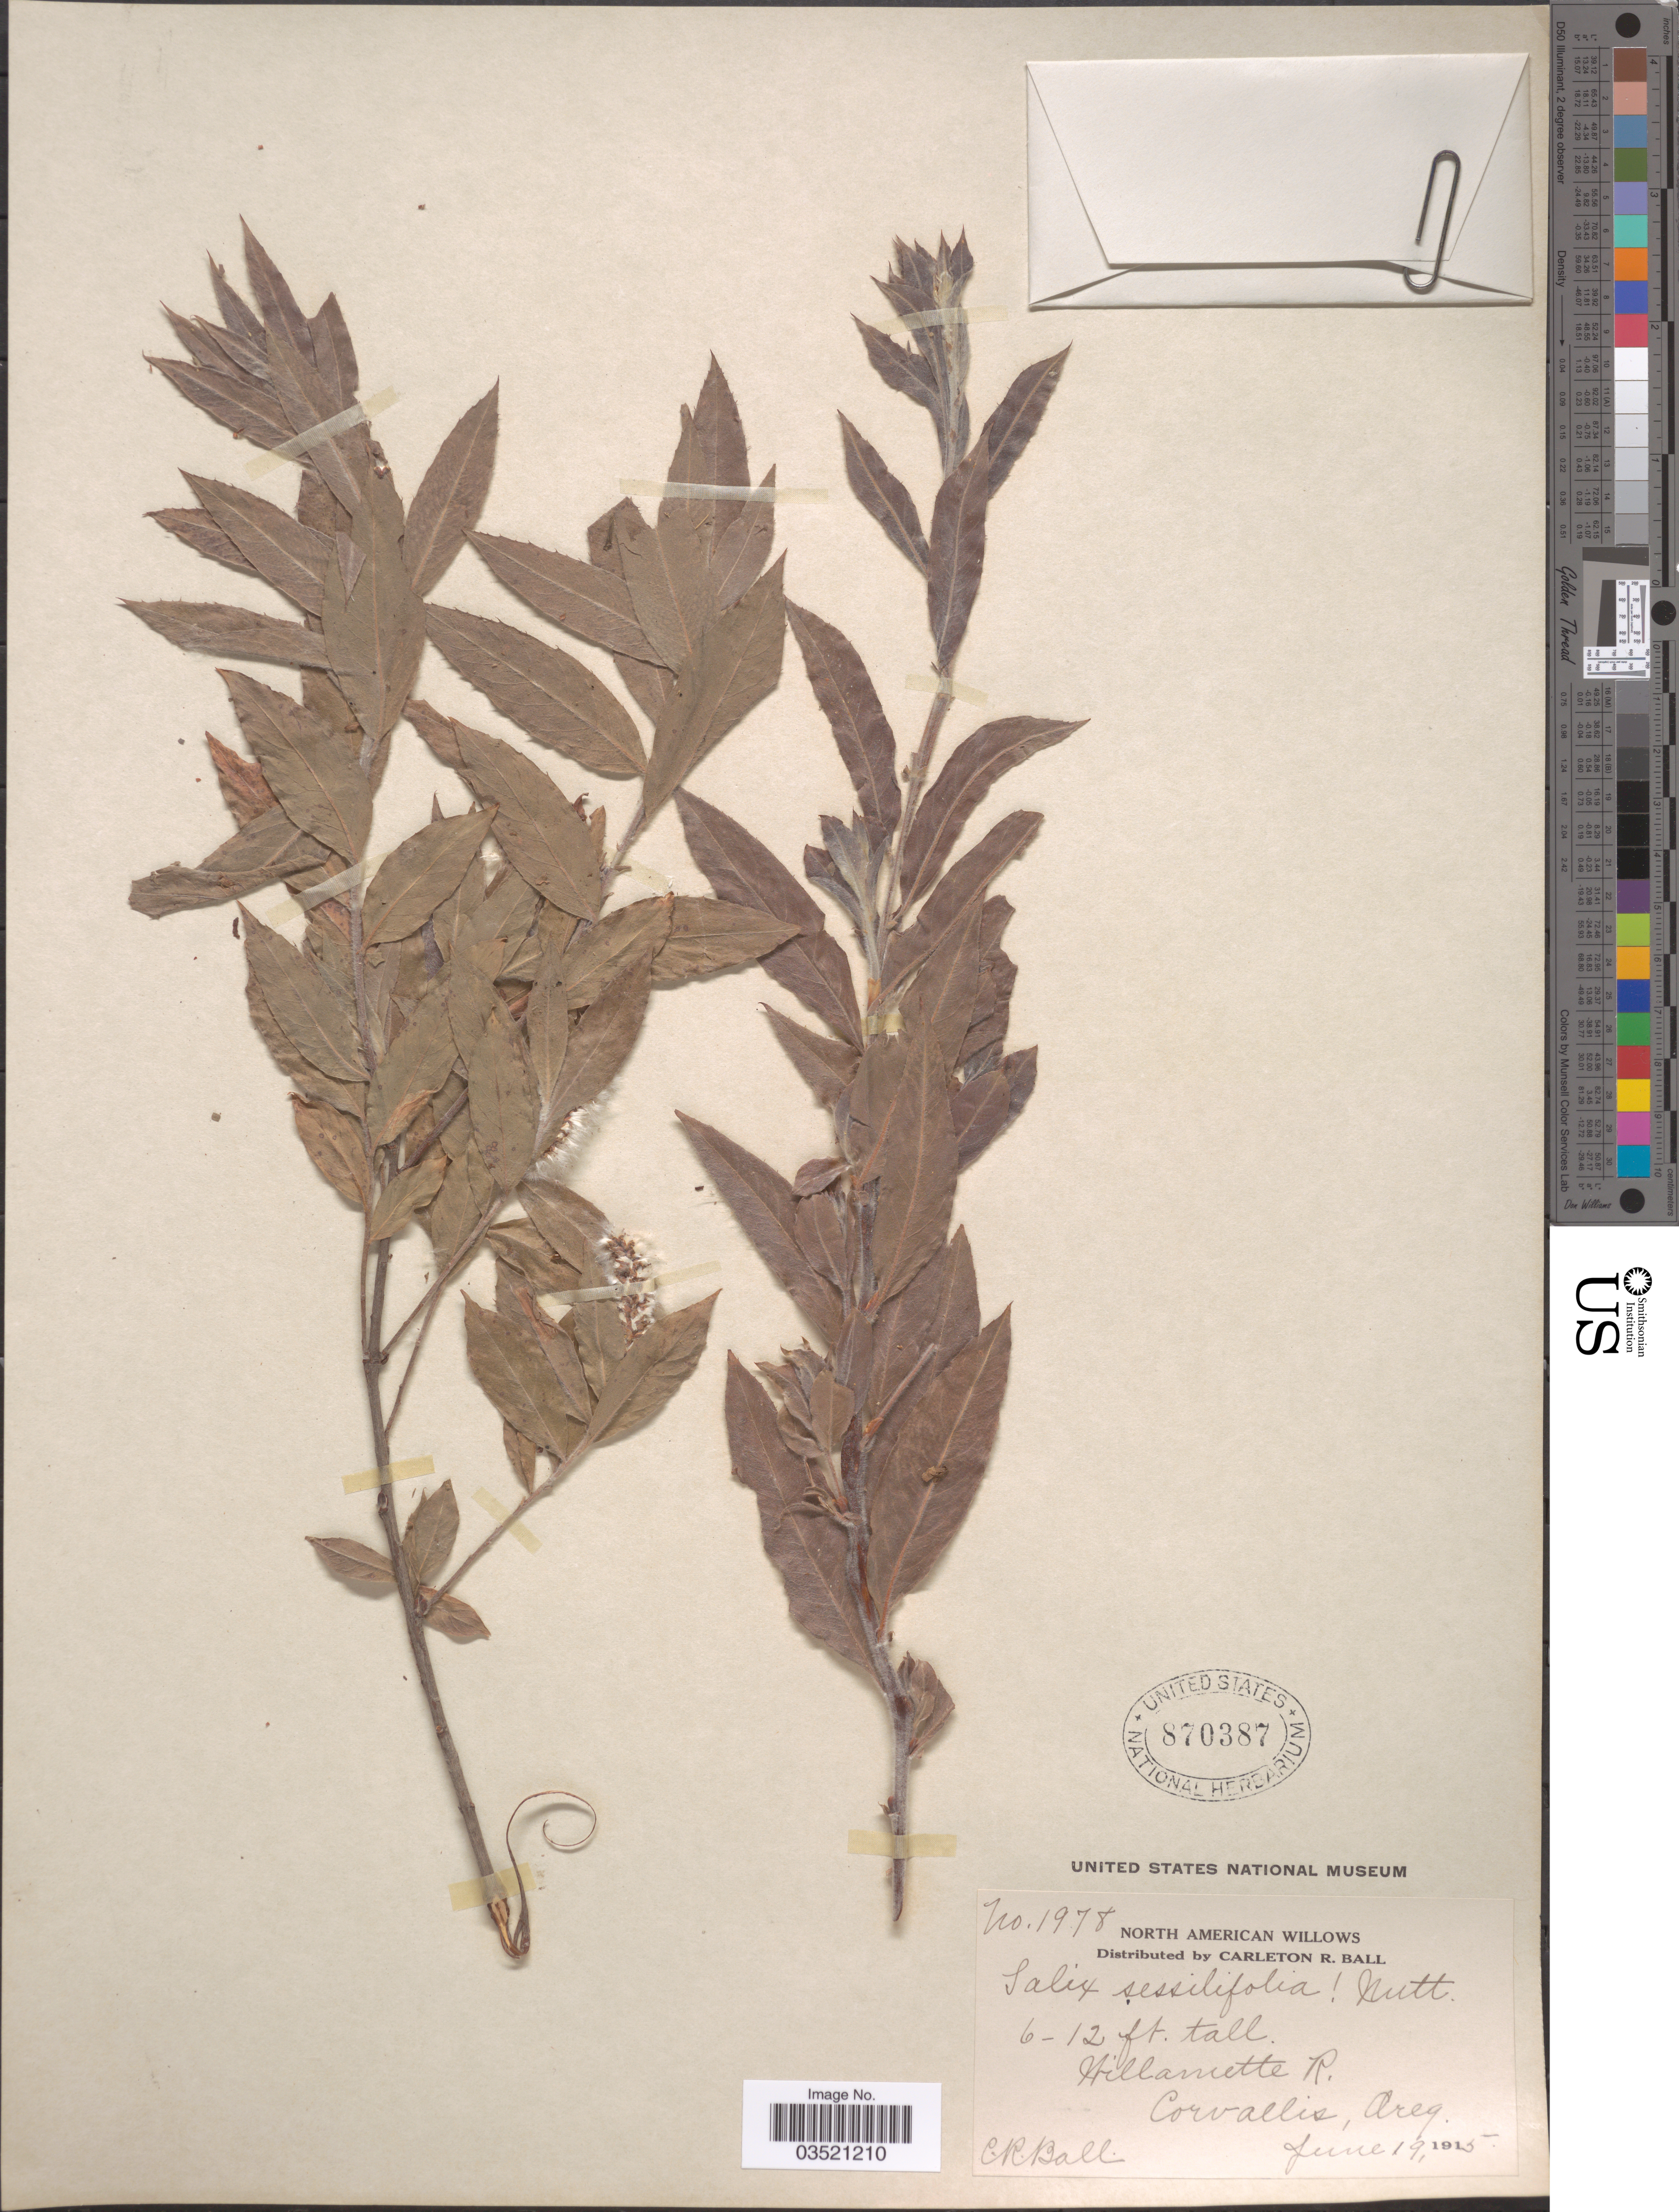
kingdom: Plantae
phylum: Tracheophyta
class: Magnoliopsida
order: Malpighiales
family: Salicaceae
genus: Salix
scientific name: Salix sessilifolia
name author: Nutt.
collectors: C. R. Ball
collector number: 1978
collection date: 1915-06-19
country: United States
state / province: Oregon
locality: Willamette R. Corvallis.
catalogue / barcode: US 870387